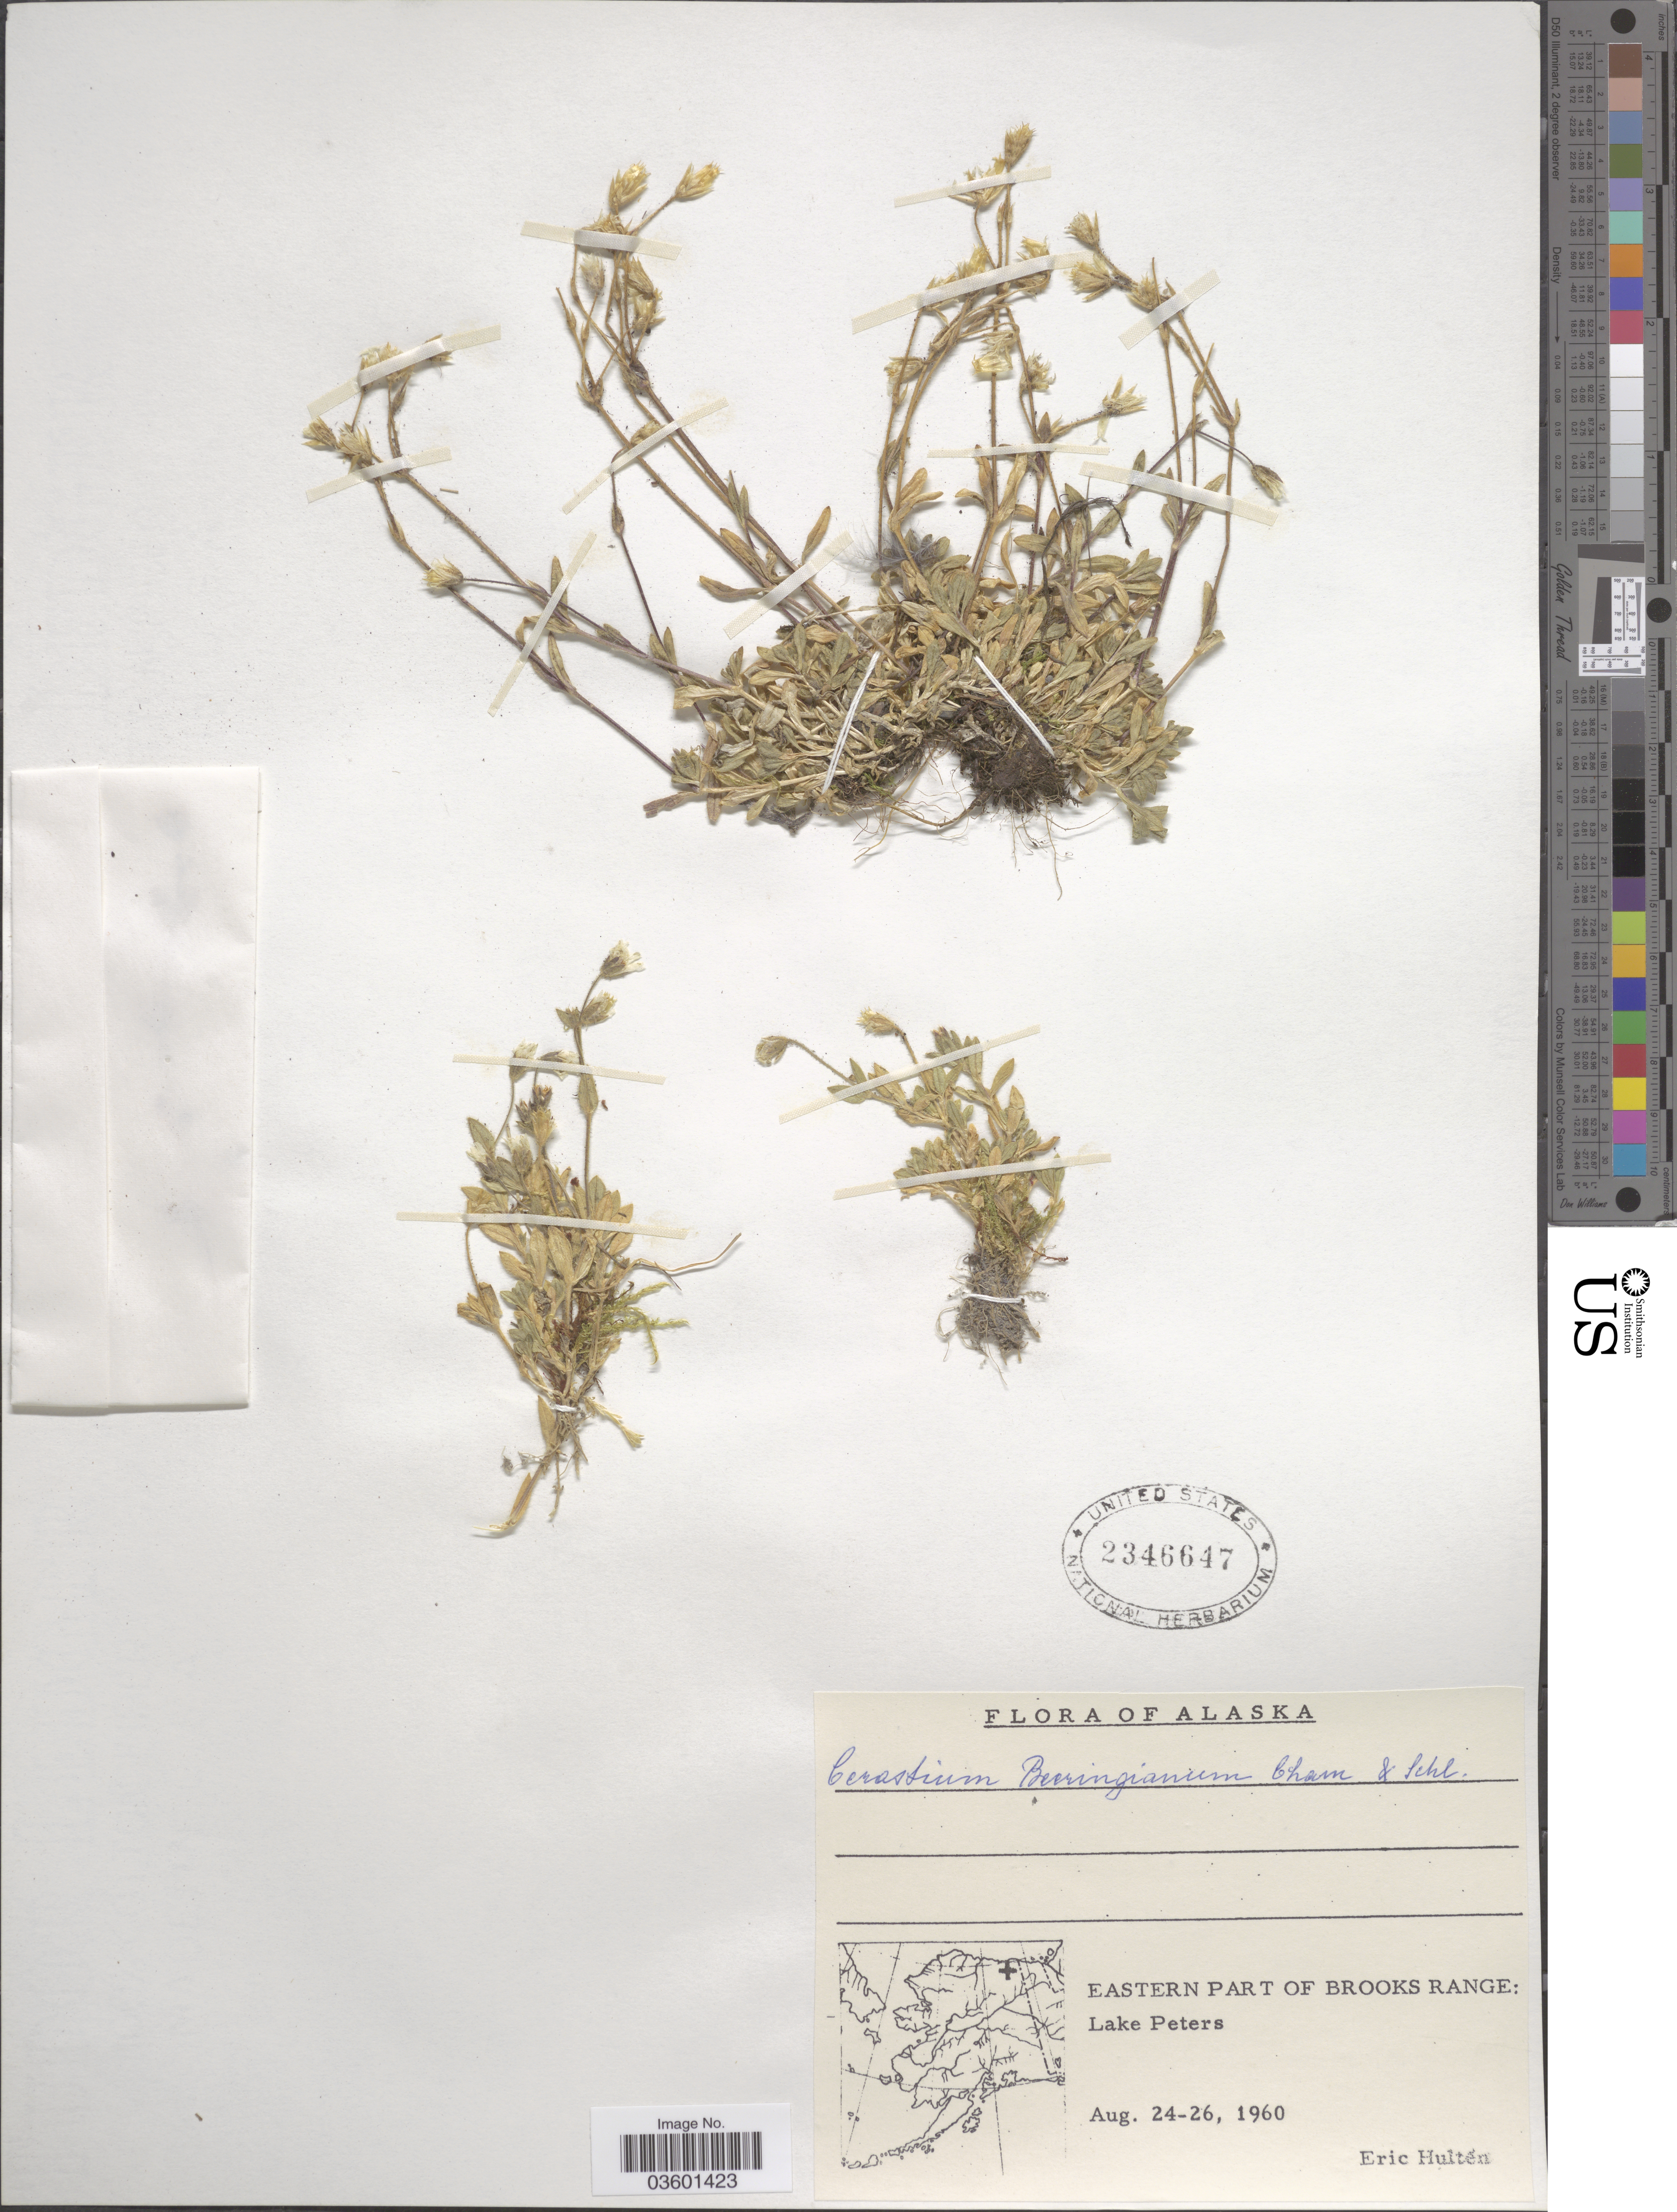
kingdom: Plantae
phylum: Tracheophyta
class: Magnoliopsida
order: Caryophyllales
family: Caryophyllaceae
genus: Cerastium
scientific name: Cerastium beeringianum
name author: Cham. & Schltdl.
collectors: E. G. Hultén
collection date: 1960-08-24/1960-08-26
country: United States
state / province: Alaska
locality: Eastern Part of Brooks Range: Lake Peters.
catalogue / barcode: US 2346647